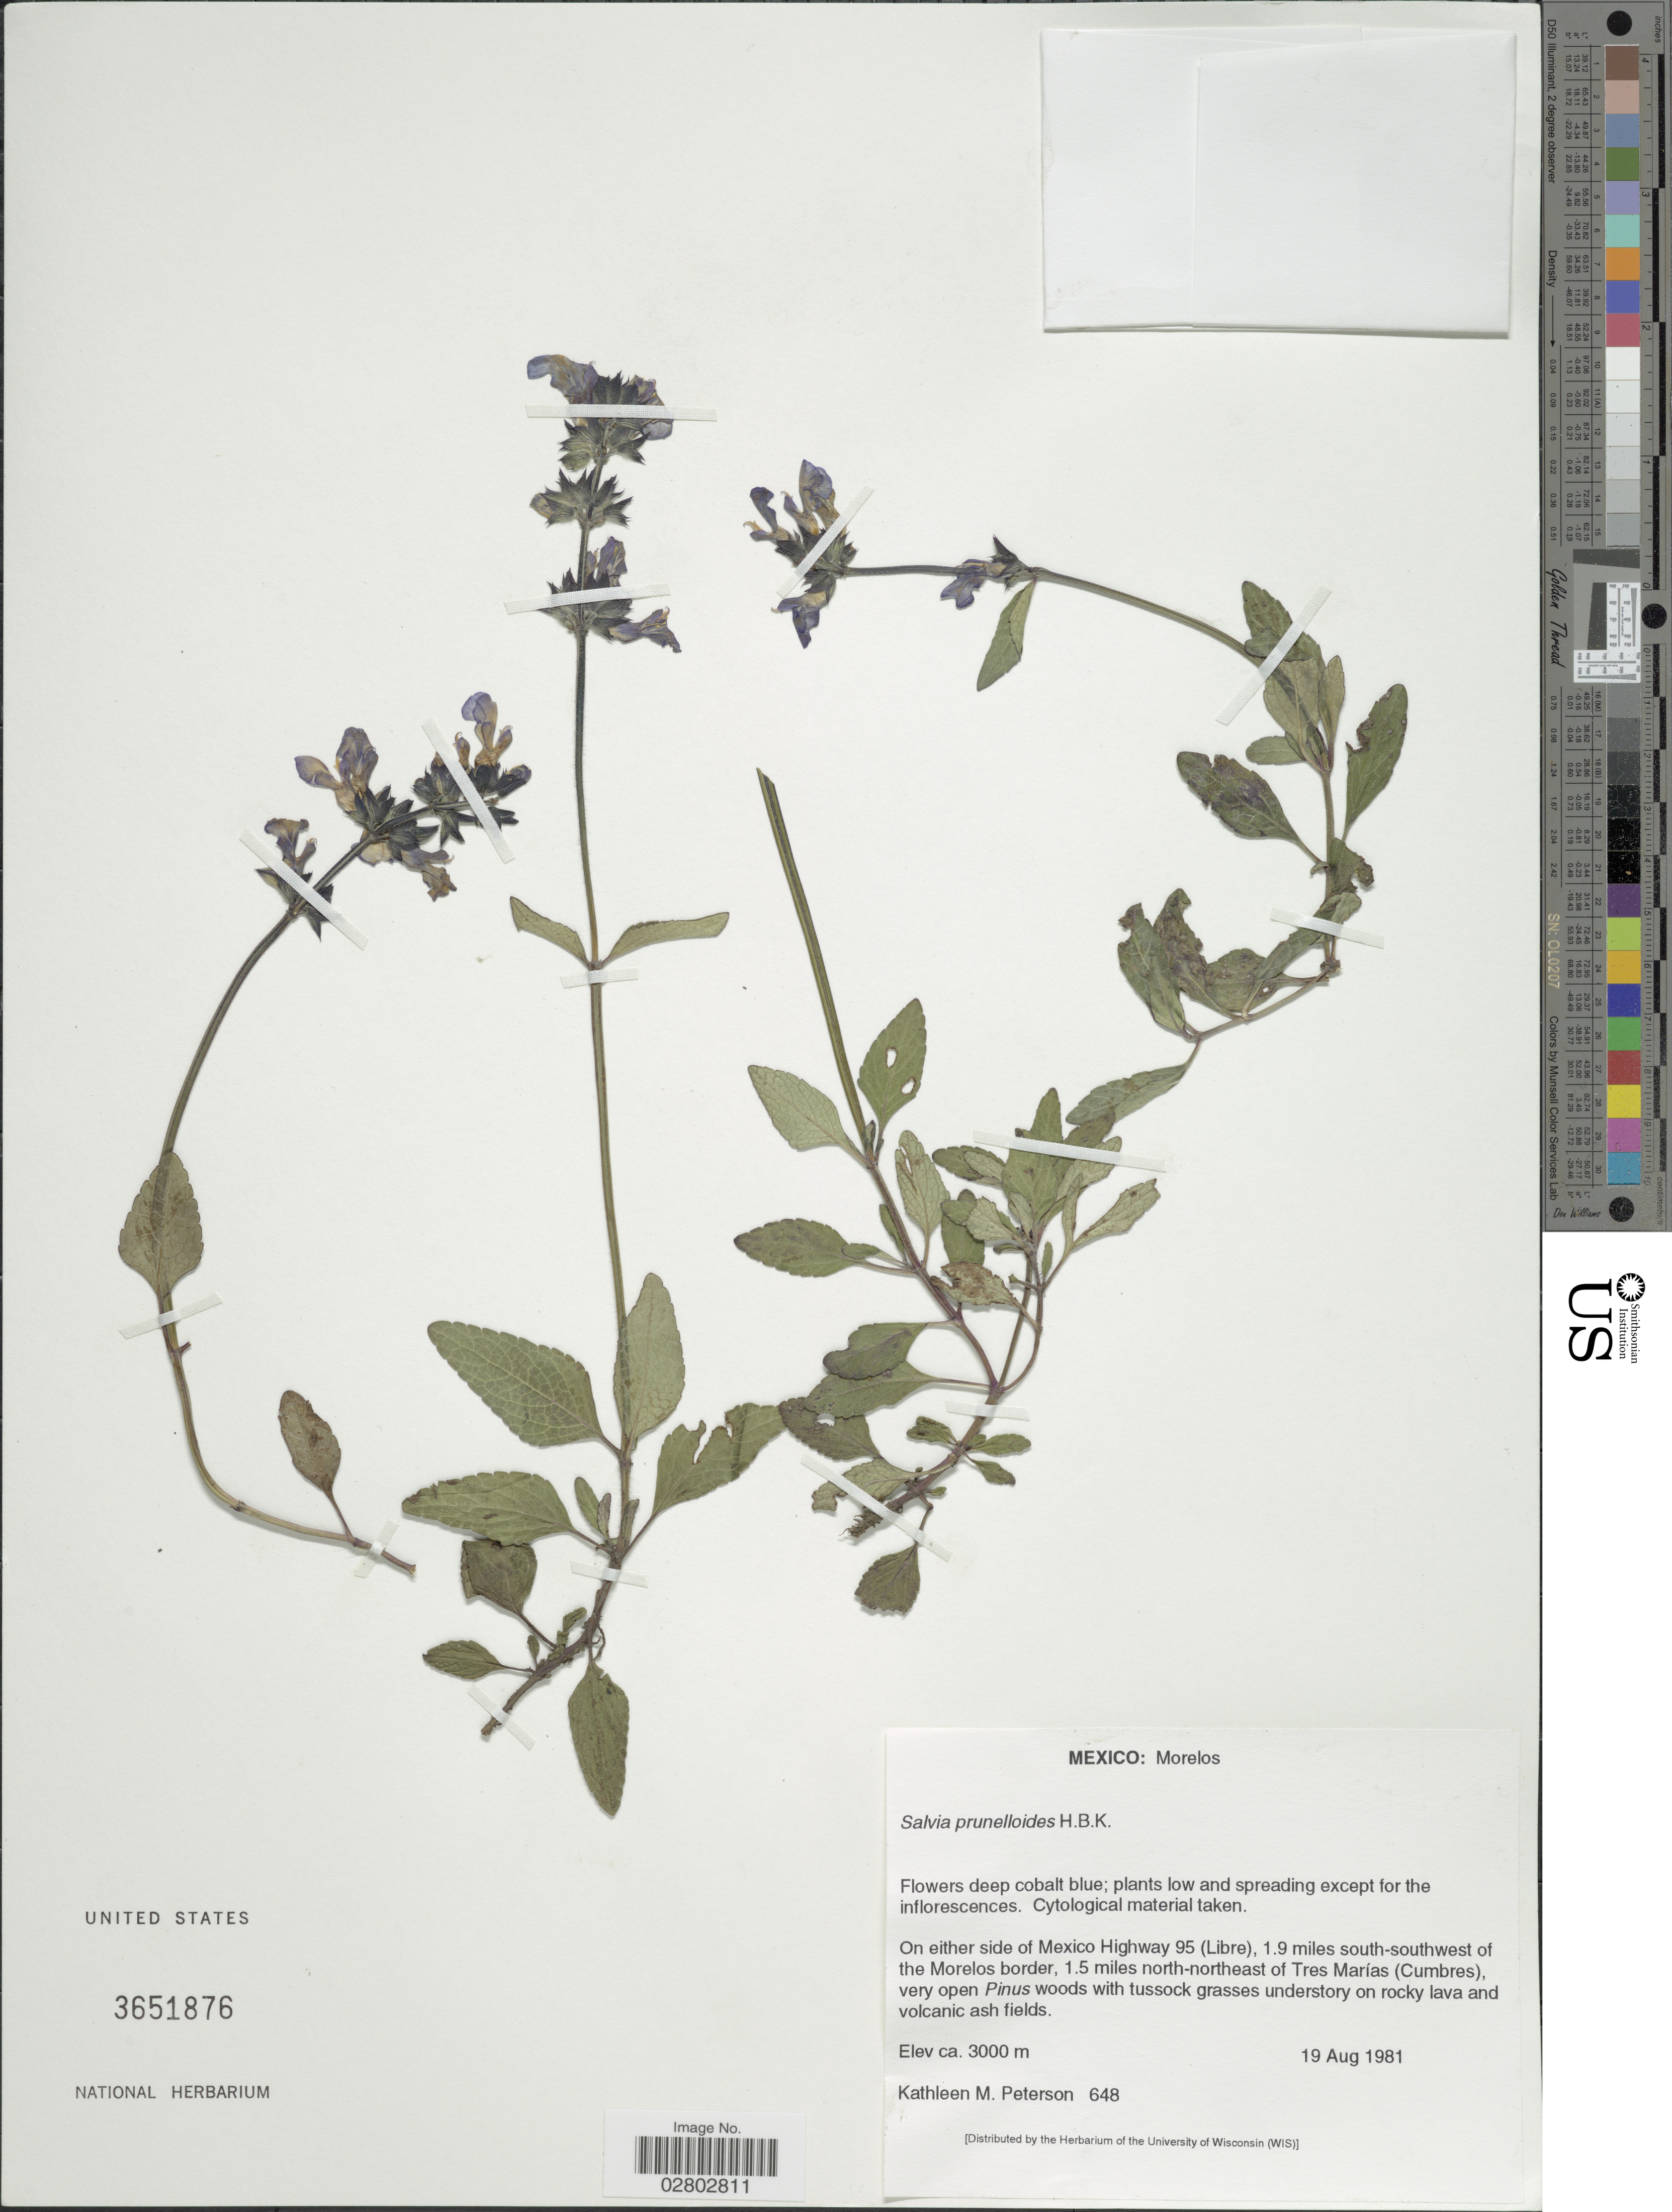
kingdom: Plantae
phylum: Tracheophyta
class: Magnoliopsida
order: Lamiales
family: Lamiaceae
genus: Salvia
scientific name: Salvia prunelloides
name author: Kunth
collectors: K. Peterson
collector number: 648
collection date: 1981-08-19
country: Mexico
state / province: Morelos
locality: On either side of Mexico Highway 95 (Libre), 1.9 miles south-southwest of the Morelos border, 1.5 miles north-northeast of Tres Marías (Cumbres).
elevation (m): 3000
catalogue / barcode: US 3651876